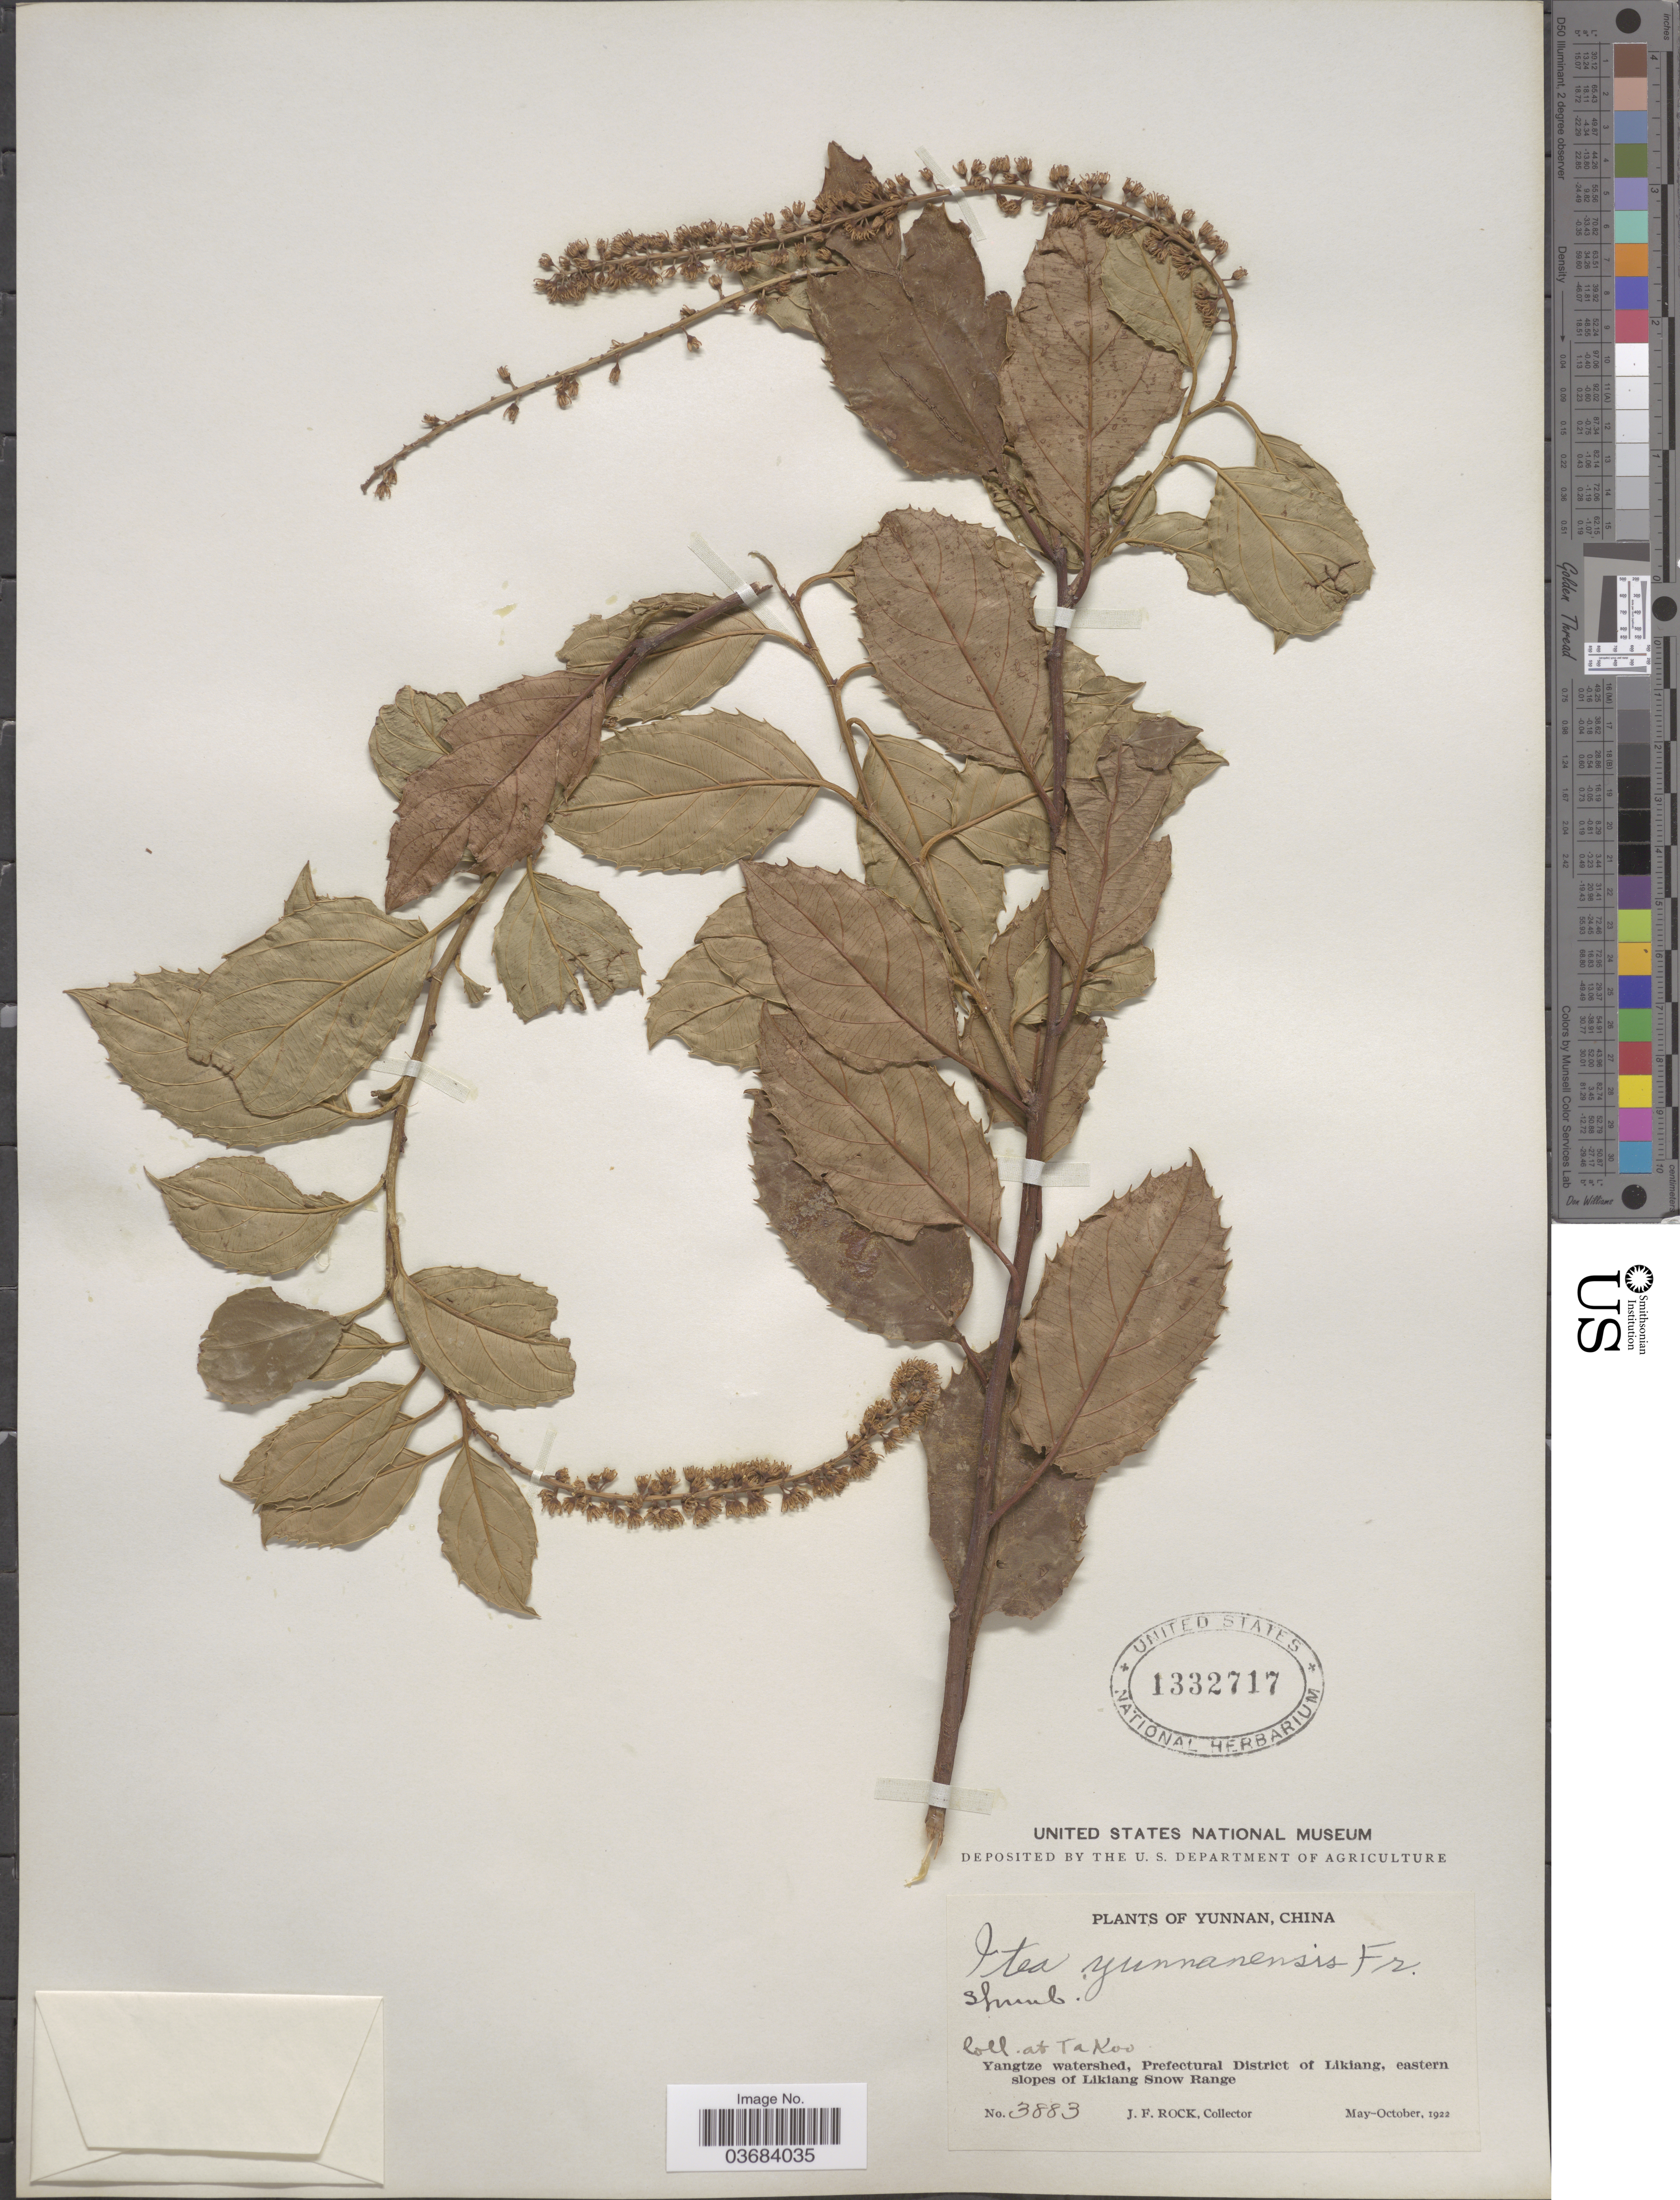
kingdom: Plantae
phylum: Tracheophyta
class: Magnoliopsida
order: Saxifragales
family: Iteaceae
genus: Itea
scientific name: Itea yunnanensis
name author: Franch.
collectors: J. Rock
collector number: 3883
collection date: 1922-05/1922-10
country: China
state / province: Yunnan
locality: At Ta Koo. Yangtze watershed, Prefectural District of Likiang, eastern slopes of Likiang Snow Range.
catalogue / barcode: US 1332717